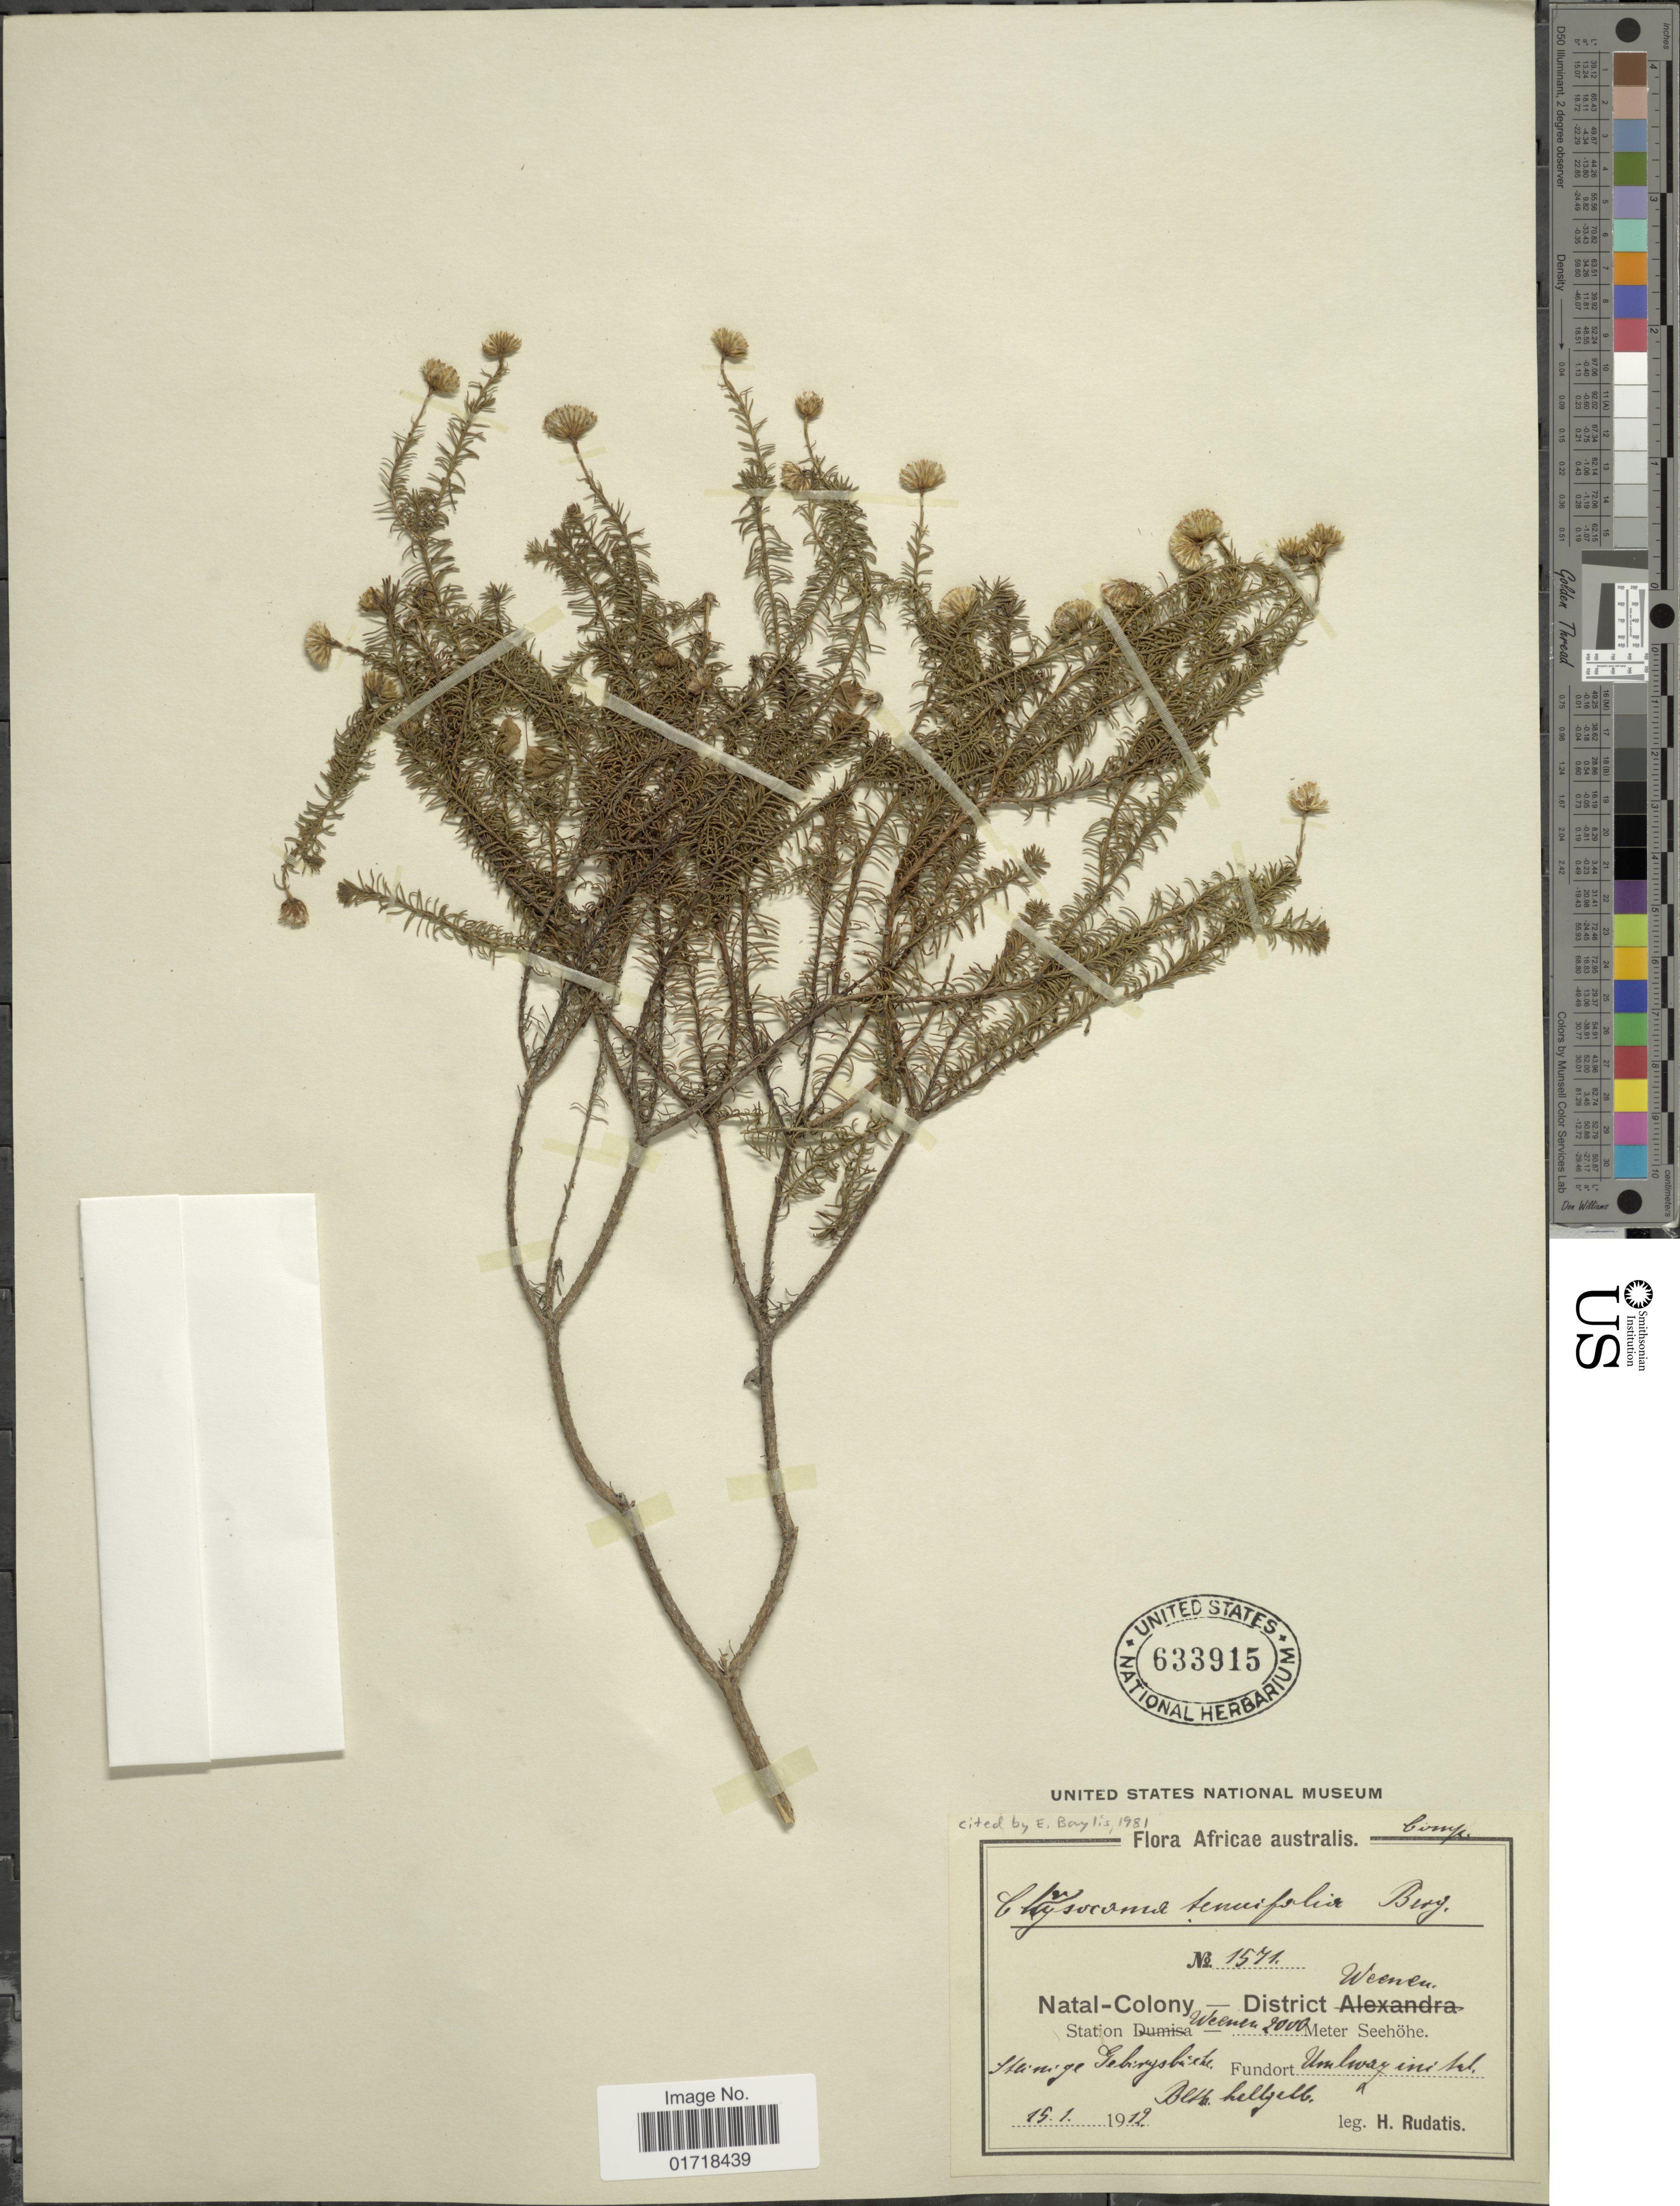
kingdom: Plantae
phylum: Tracheophyta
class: Magnoliopsida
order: Asterales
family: Asteraceae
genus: Chrysocoma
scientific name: Chrysocoma tenuifolia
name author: P.J. Bergius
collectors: H. Rudatis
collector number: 1571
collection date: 1912-01-15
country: South Africa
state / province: KwaZulu-Natal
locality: Natal, District Weenen, Station Weenen [illegible text][interpreted]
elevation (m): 2000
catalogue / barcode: US 633915